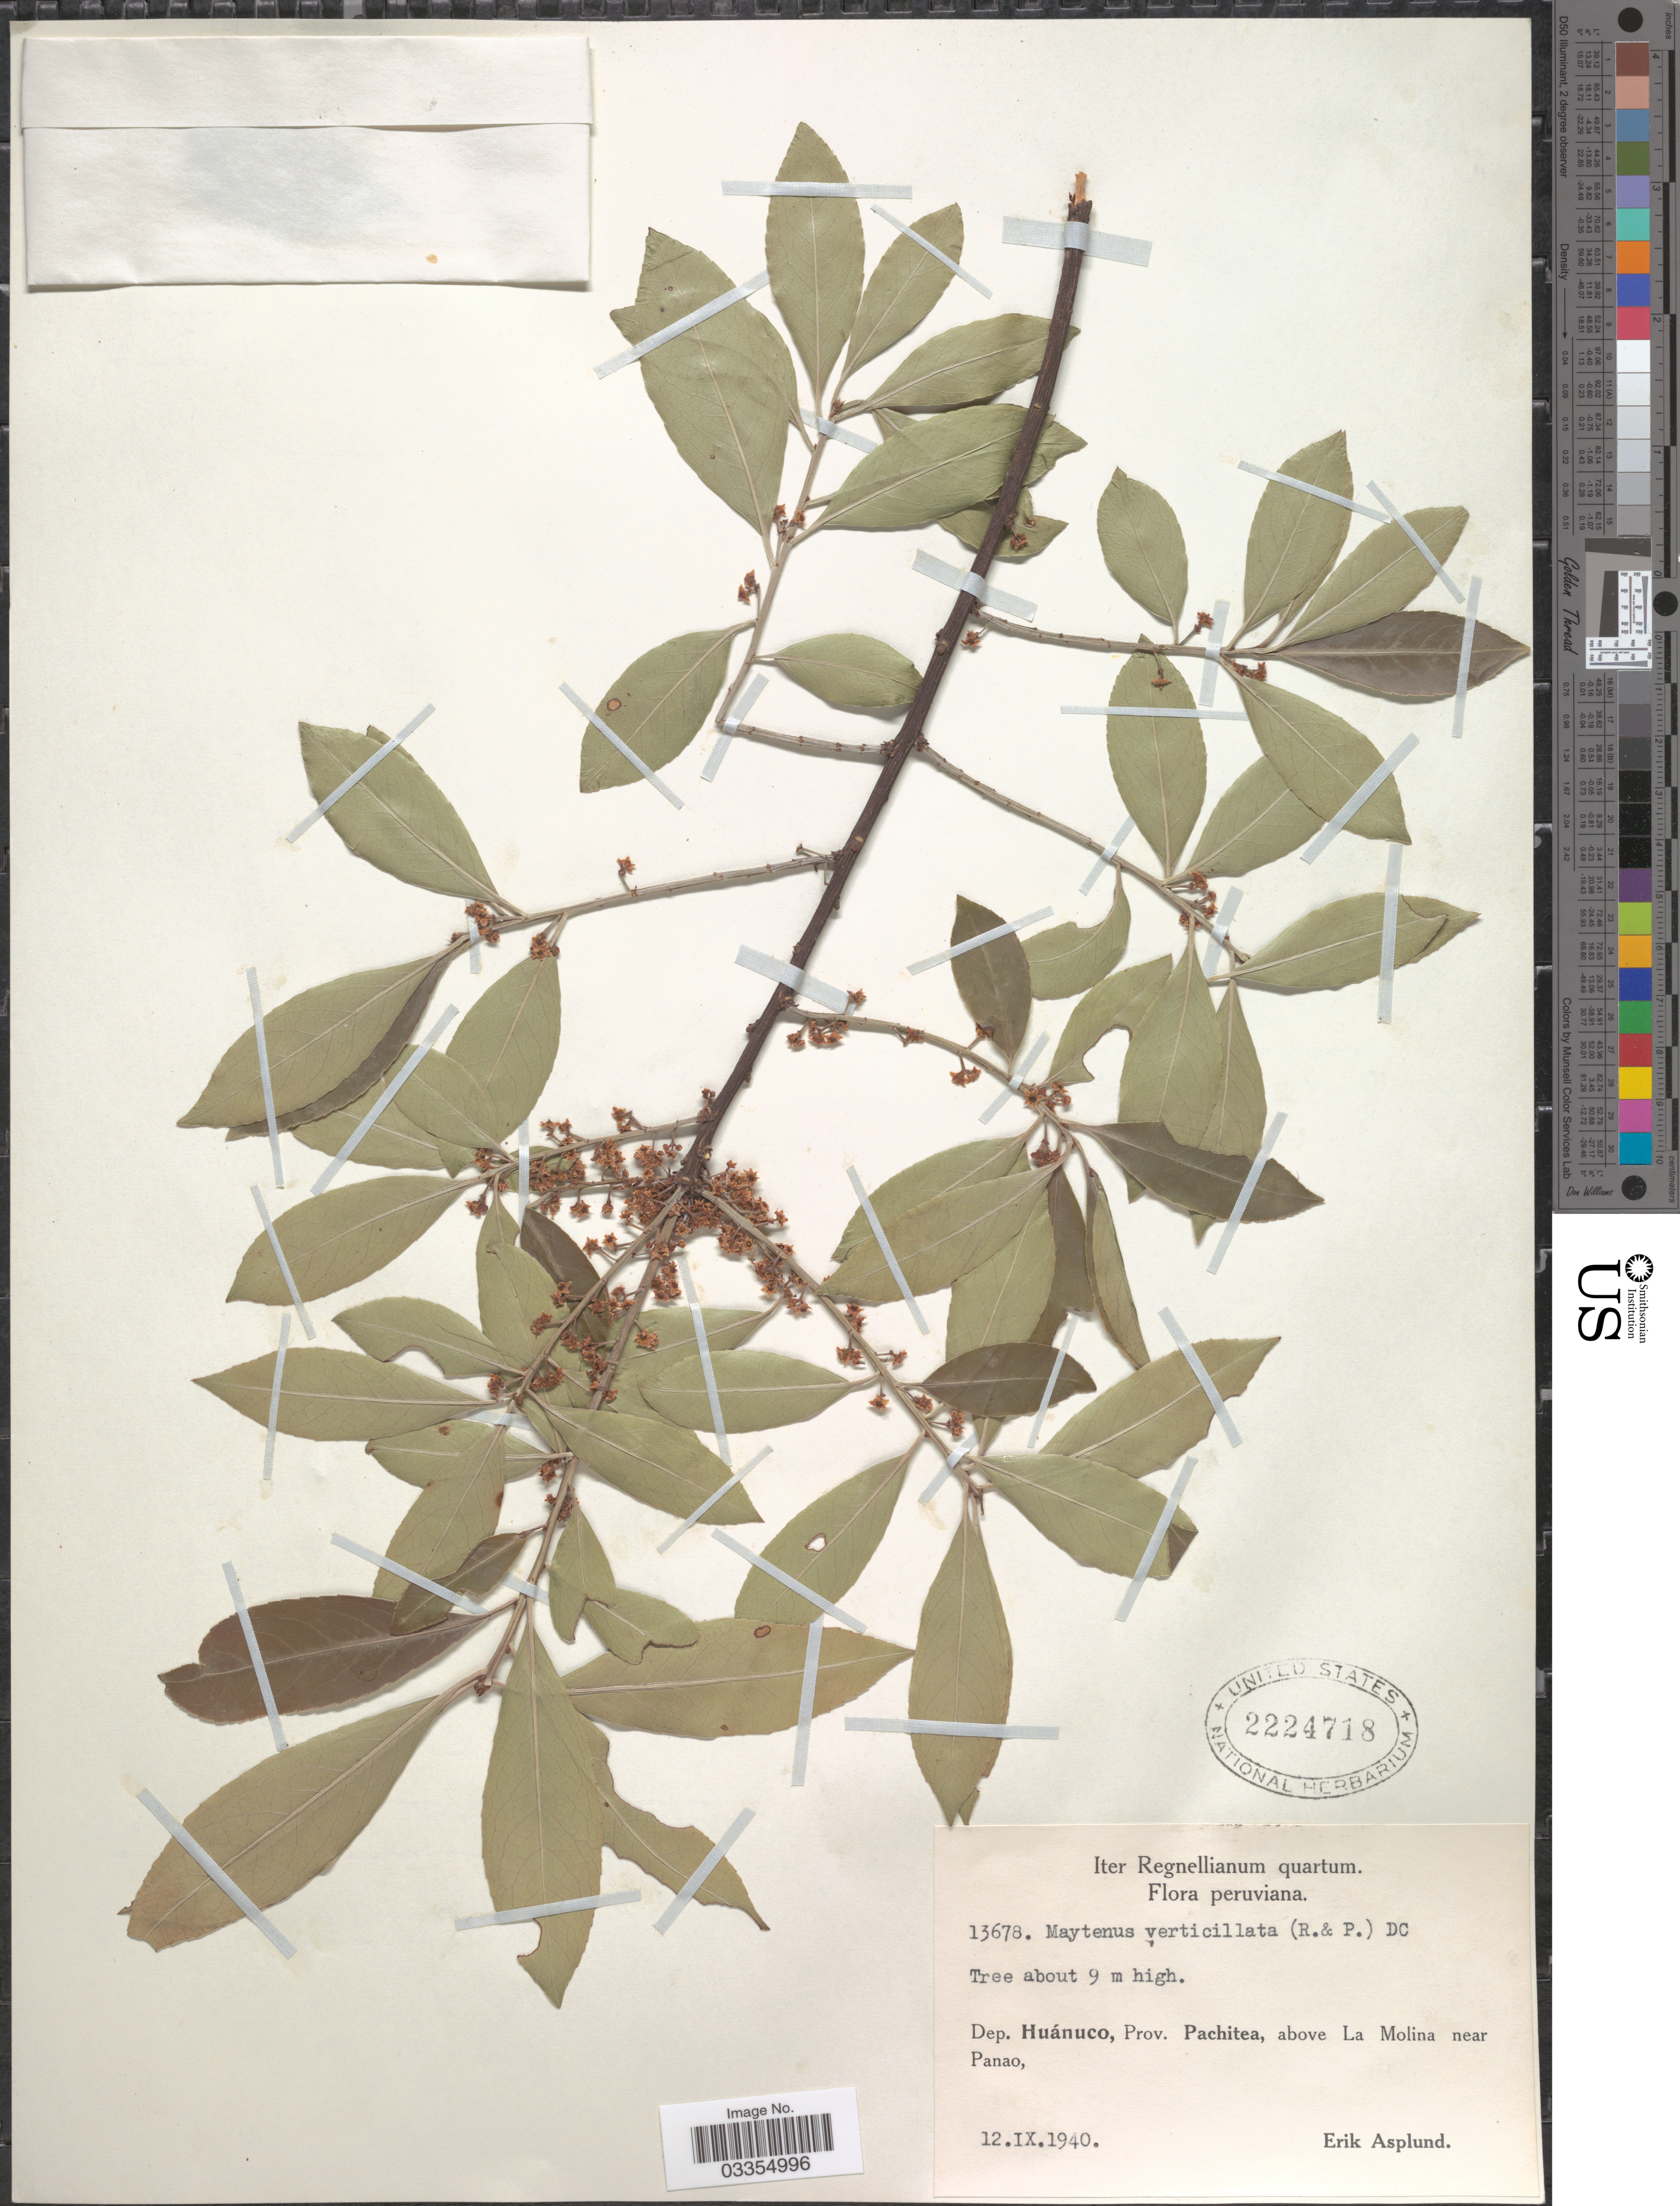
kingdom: Plantae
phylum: Tracheophyta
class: Magnoliopsida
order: Celastrales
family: Celastraceae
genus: Maytenus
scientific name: Maytenus verticillata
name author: (Ruiz & Pav.) DC.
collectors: E. Asplund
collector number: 13678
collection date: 1940-09-12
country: Peru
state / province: Huánuco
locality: Dep. Huánuco, Prov. Pachitea, above La Molina near Panao.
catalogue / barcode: US 2224718